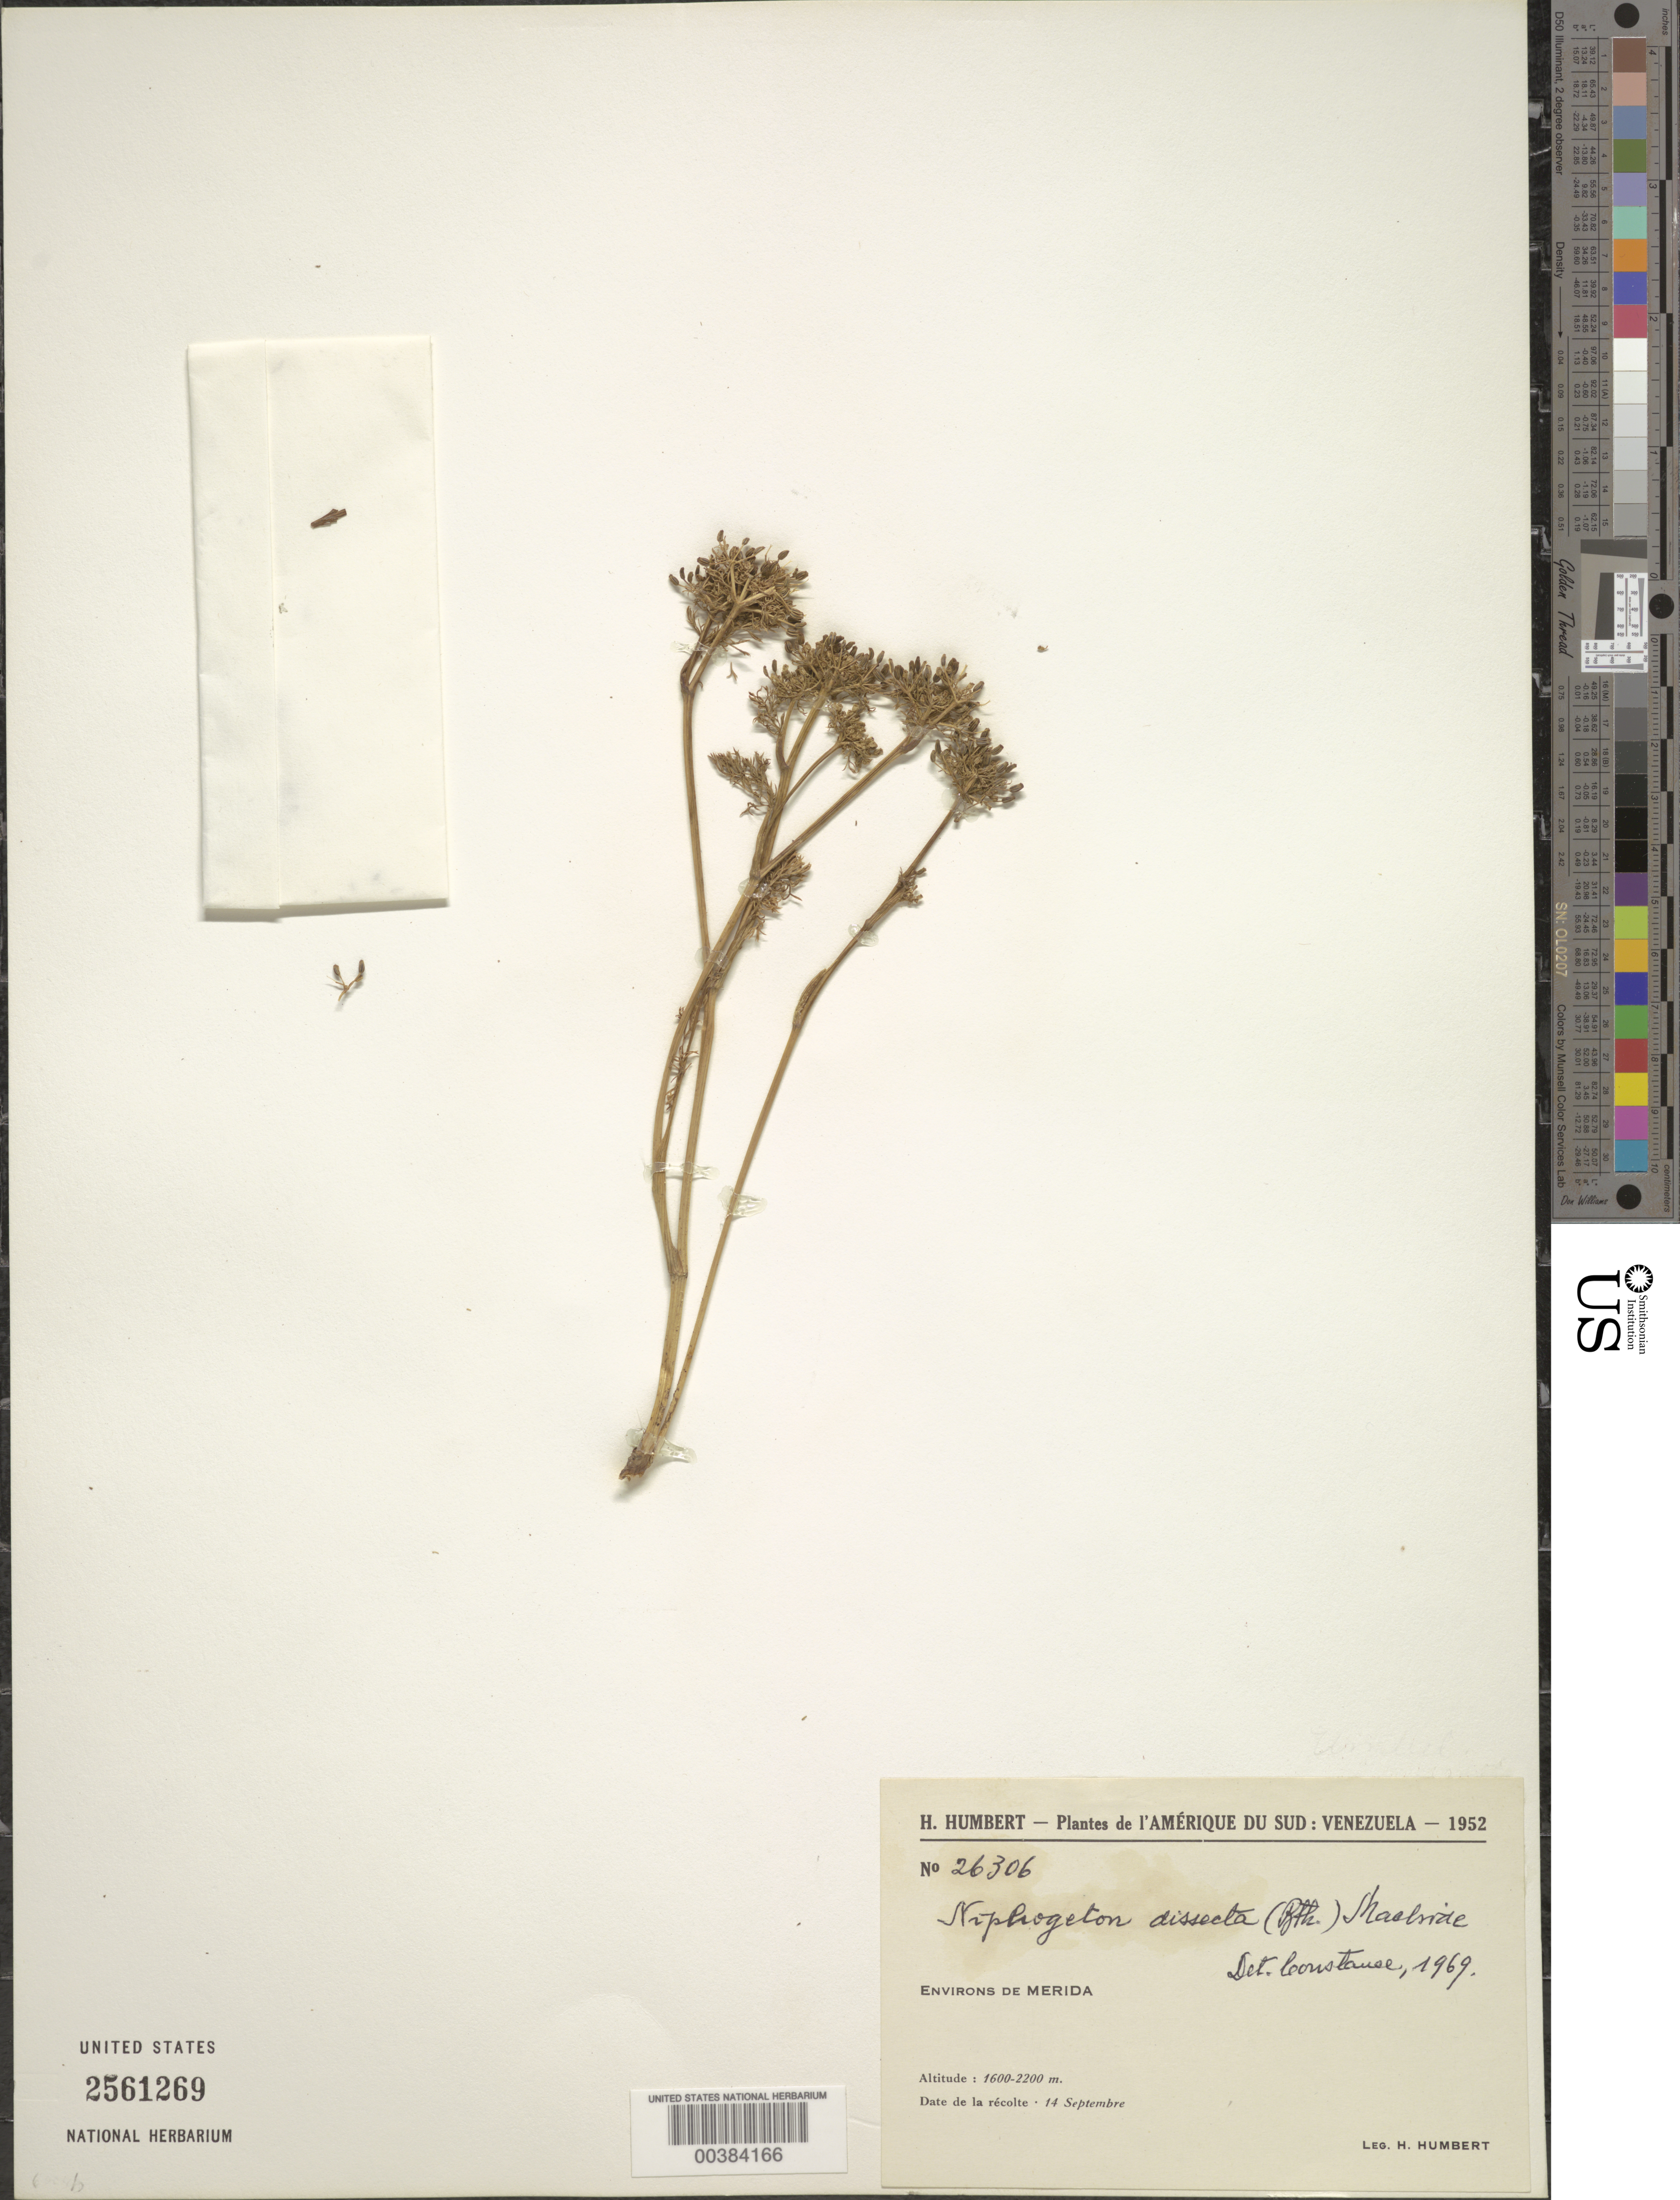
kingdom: Plantae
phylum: Tracheophyta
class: Magnoliopsida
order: Apiales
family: Apiaceae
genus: Niphogeton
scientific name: Niphogeton dissecta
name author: (Benth.) J.F. Macbr.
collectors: H. Humbert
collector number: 26306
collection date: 1952-09-14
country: Venezuela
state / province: Mérida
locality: L'Amérique du Sud. Environs de Merida.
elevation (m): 1600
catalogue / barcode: US 2561269